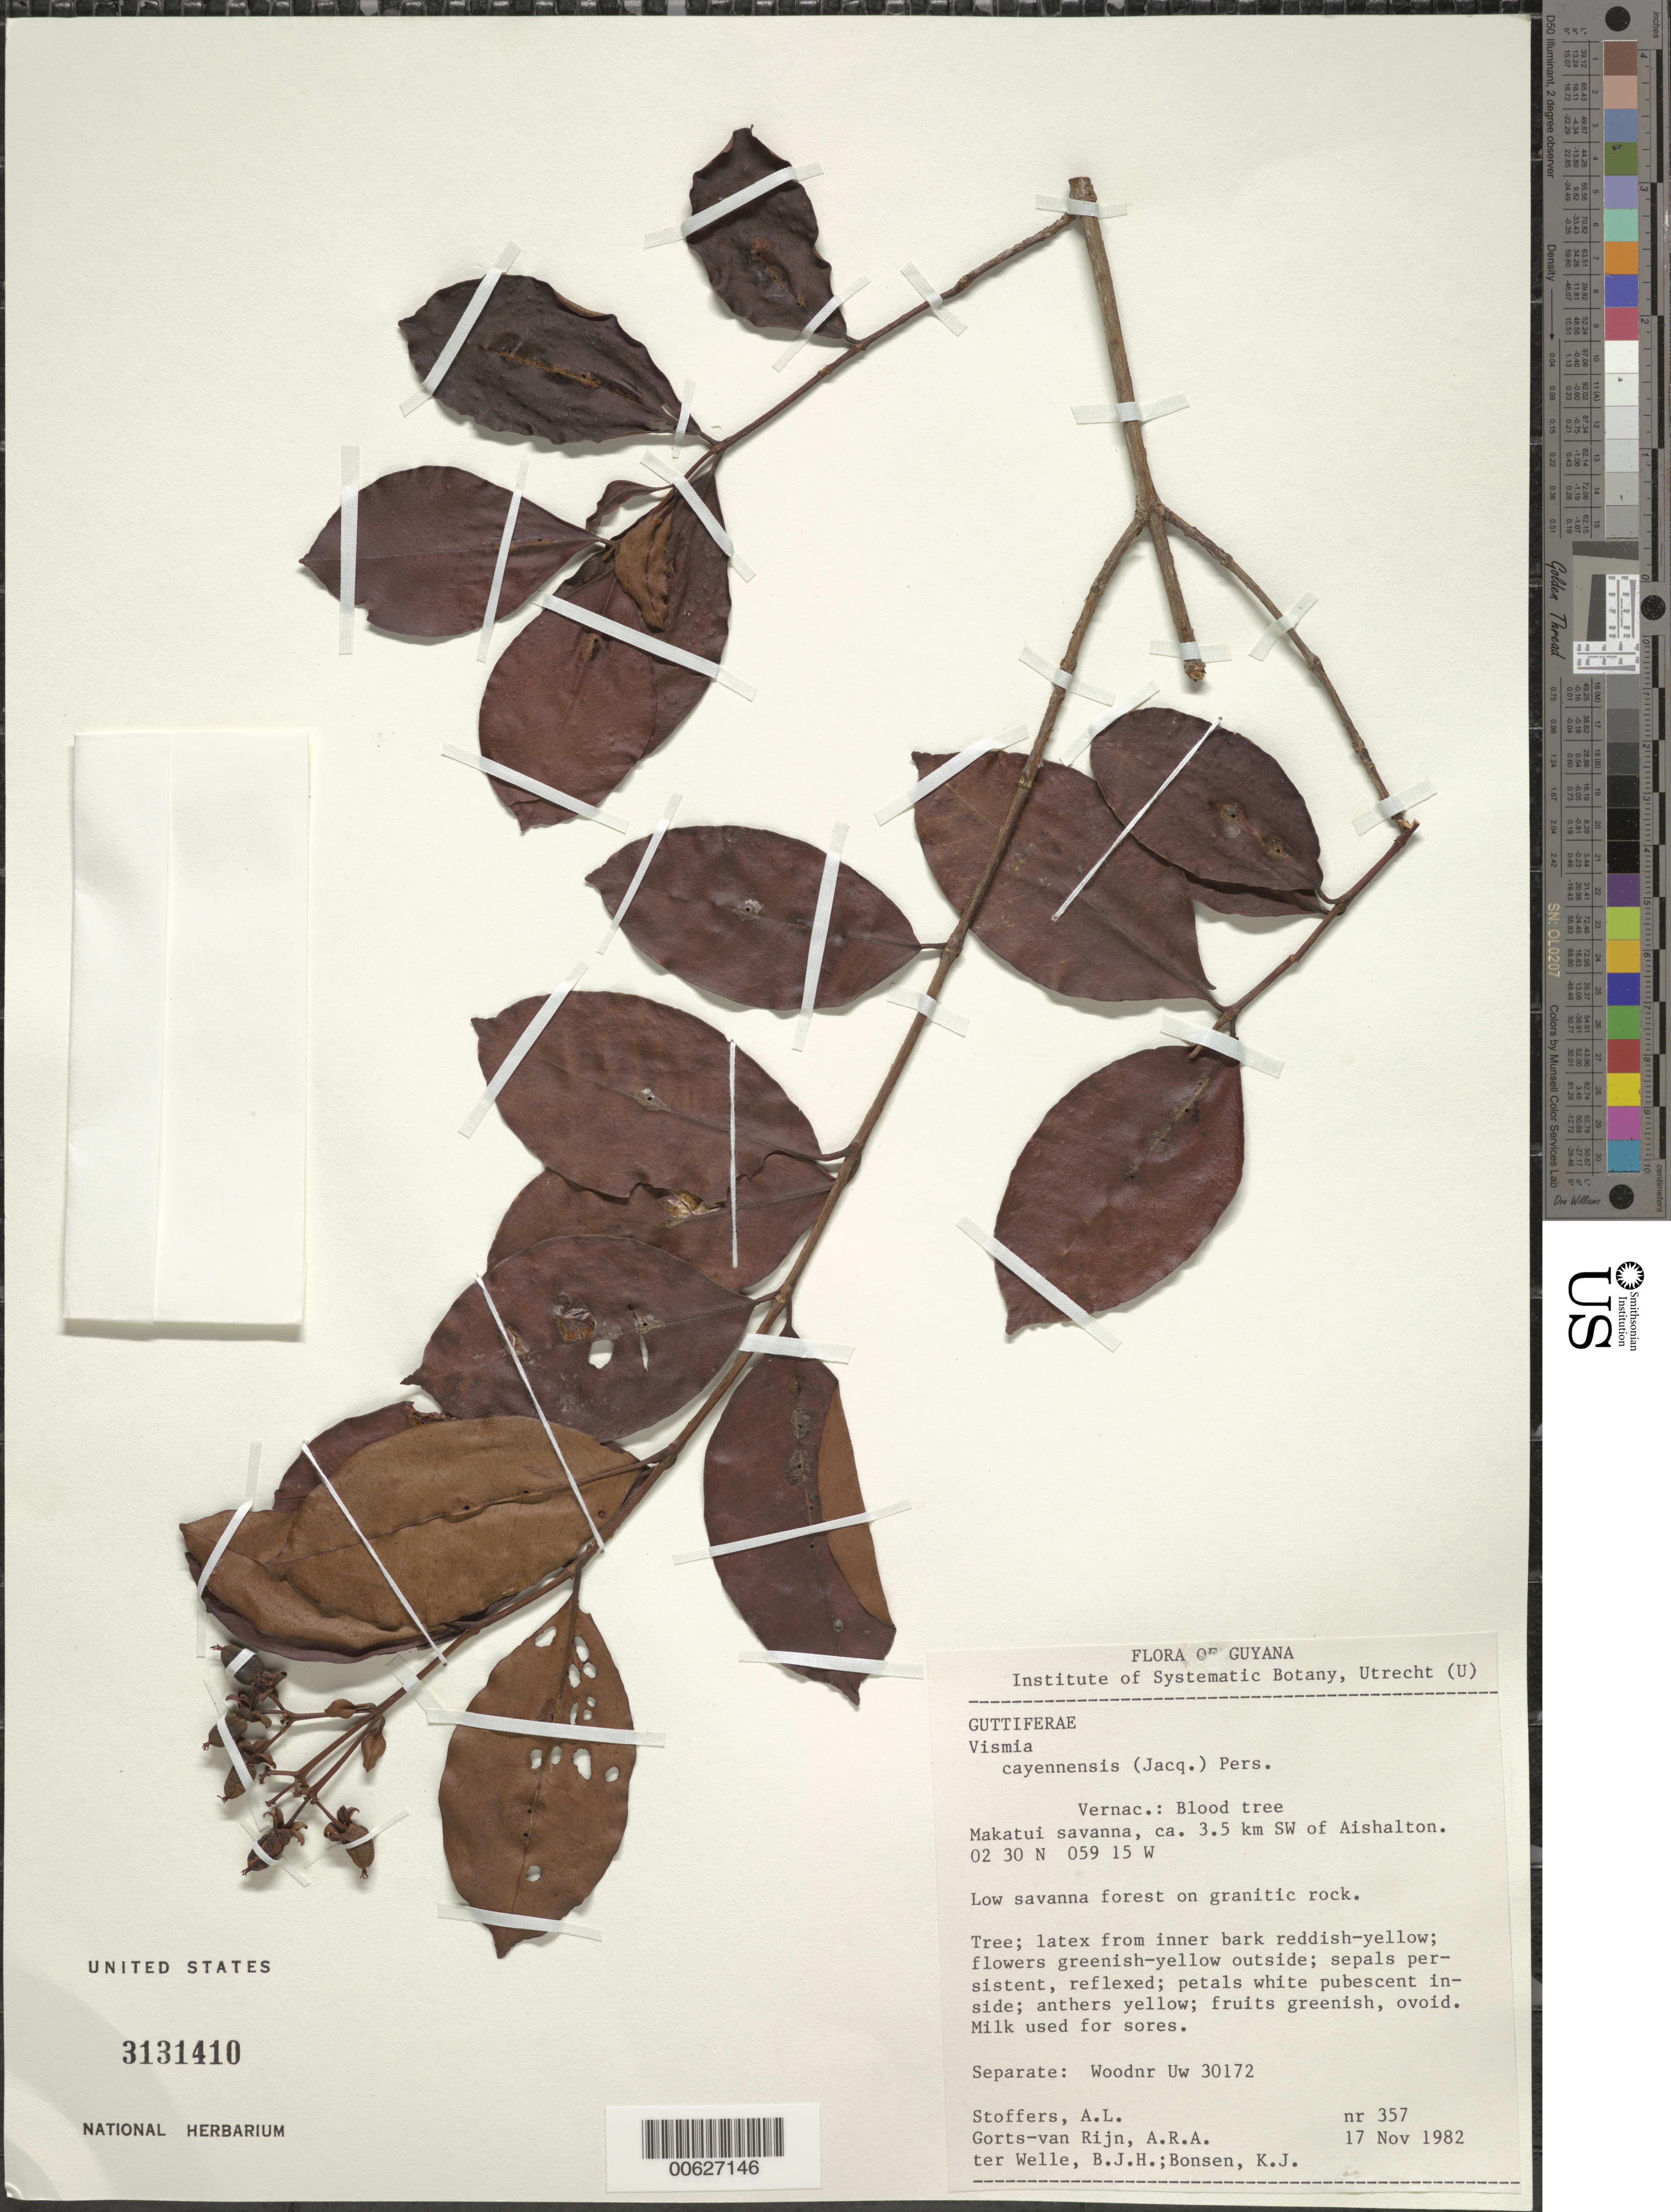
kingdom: Plantae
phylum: Tracheophyta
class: Magnoliopsida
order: Malpighiales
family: Hypericaceae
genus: Vismia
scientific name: Vismia cayennensis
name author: (Jacq.) Pers.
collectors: A. Stoffers, A. .R. A. Görts-van Rijn, B. Welle & K. Bonsen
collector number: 357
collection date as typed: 17-Nov-82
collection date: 1982-11-17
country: Guyana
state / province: U. Takutu-U. Essequibo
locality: Makatui savanna, ca. 3.5 km SW of Aishalton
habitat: Low savanna forest on granitic rock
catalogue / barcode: US 3131410